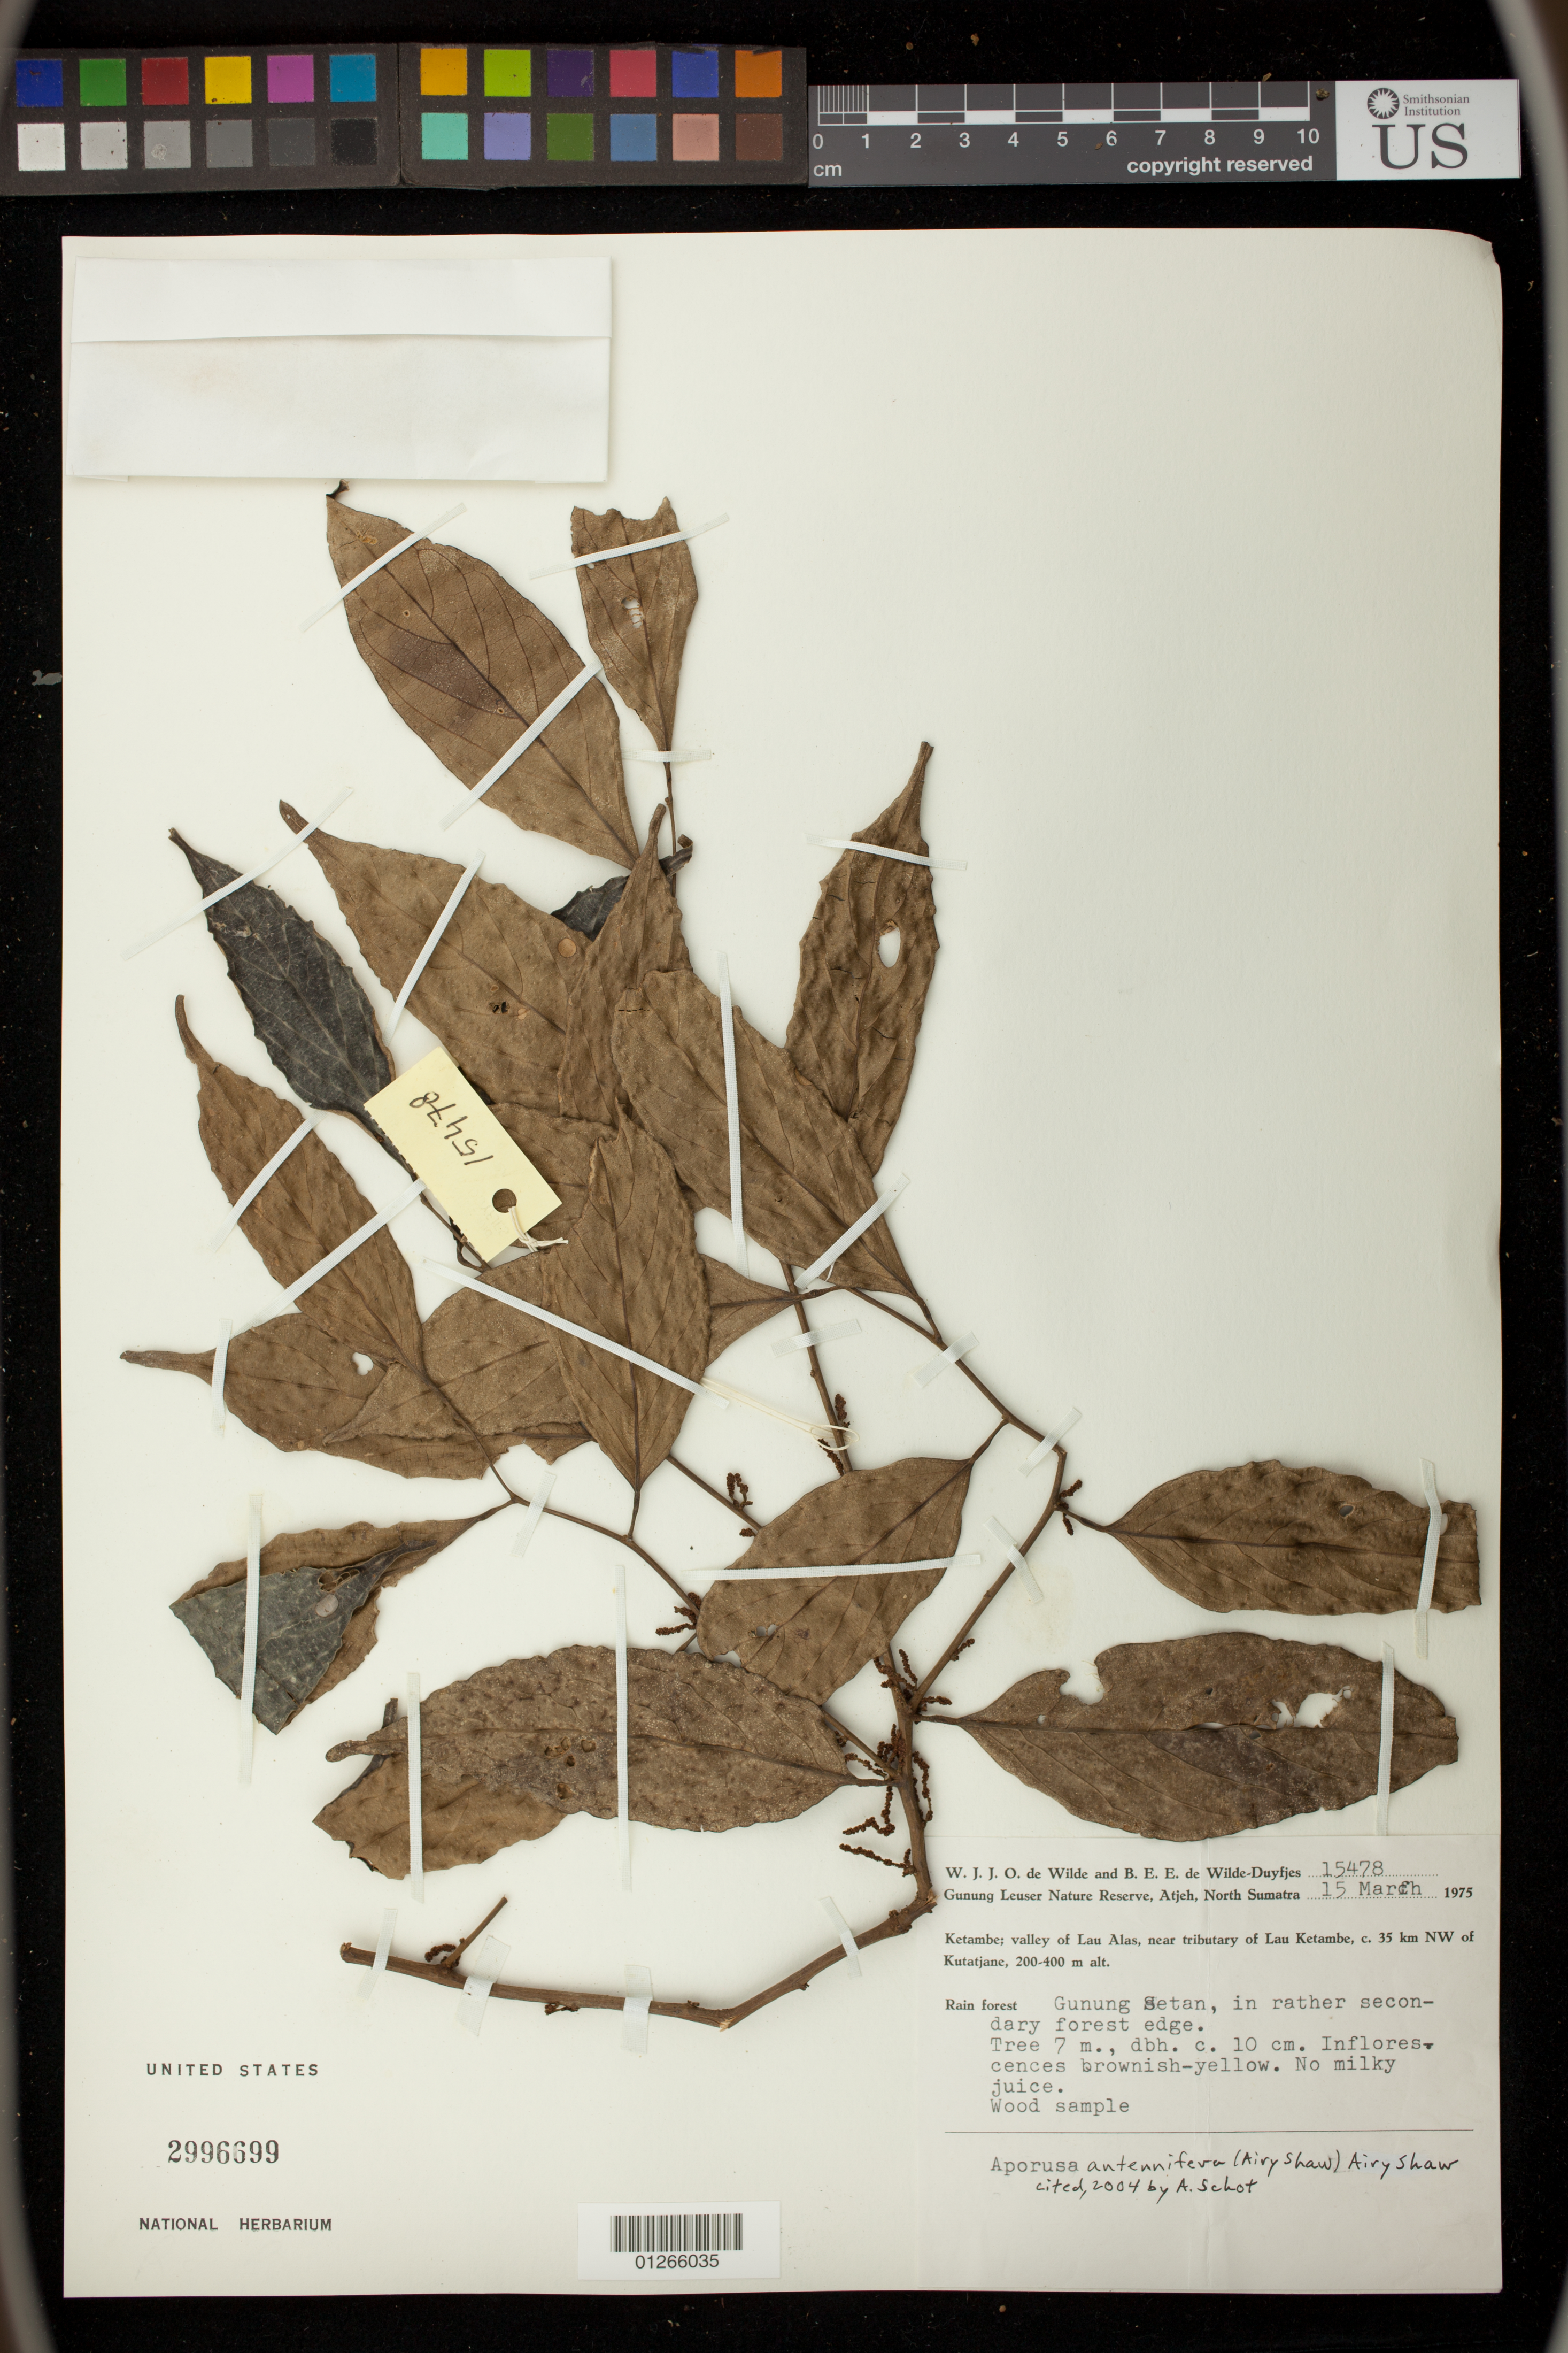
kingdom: Plantae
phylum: Tracheophyta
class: Magnoliopsida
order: Malpighiales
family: Phyllanthaceae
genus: Aporosa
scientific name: Aporosa antennifera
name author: (Airy Shaw) Airy Shaw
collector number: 15478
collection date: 1975-03-15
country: Indonesia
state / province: Sumatra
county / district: Sumatera Utara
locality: Gunung Leuser Nature Reserve, Atjeh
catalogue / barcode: US 2996699